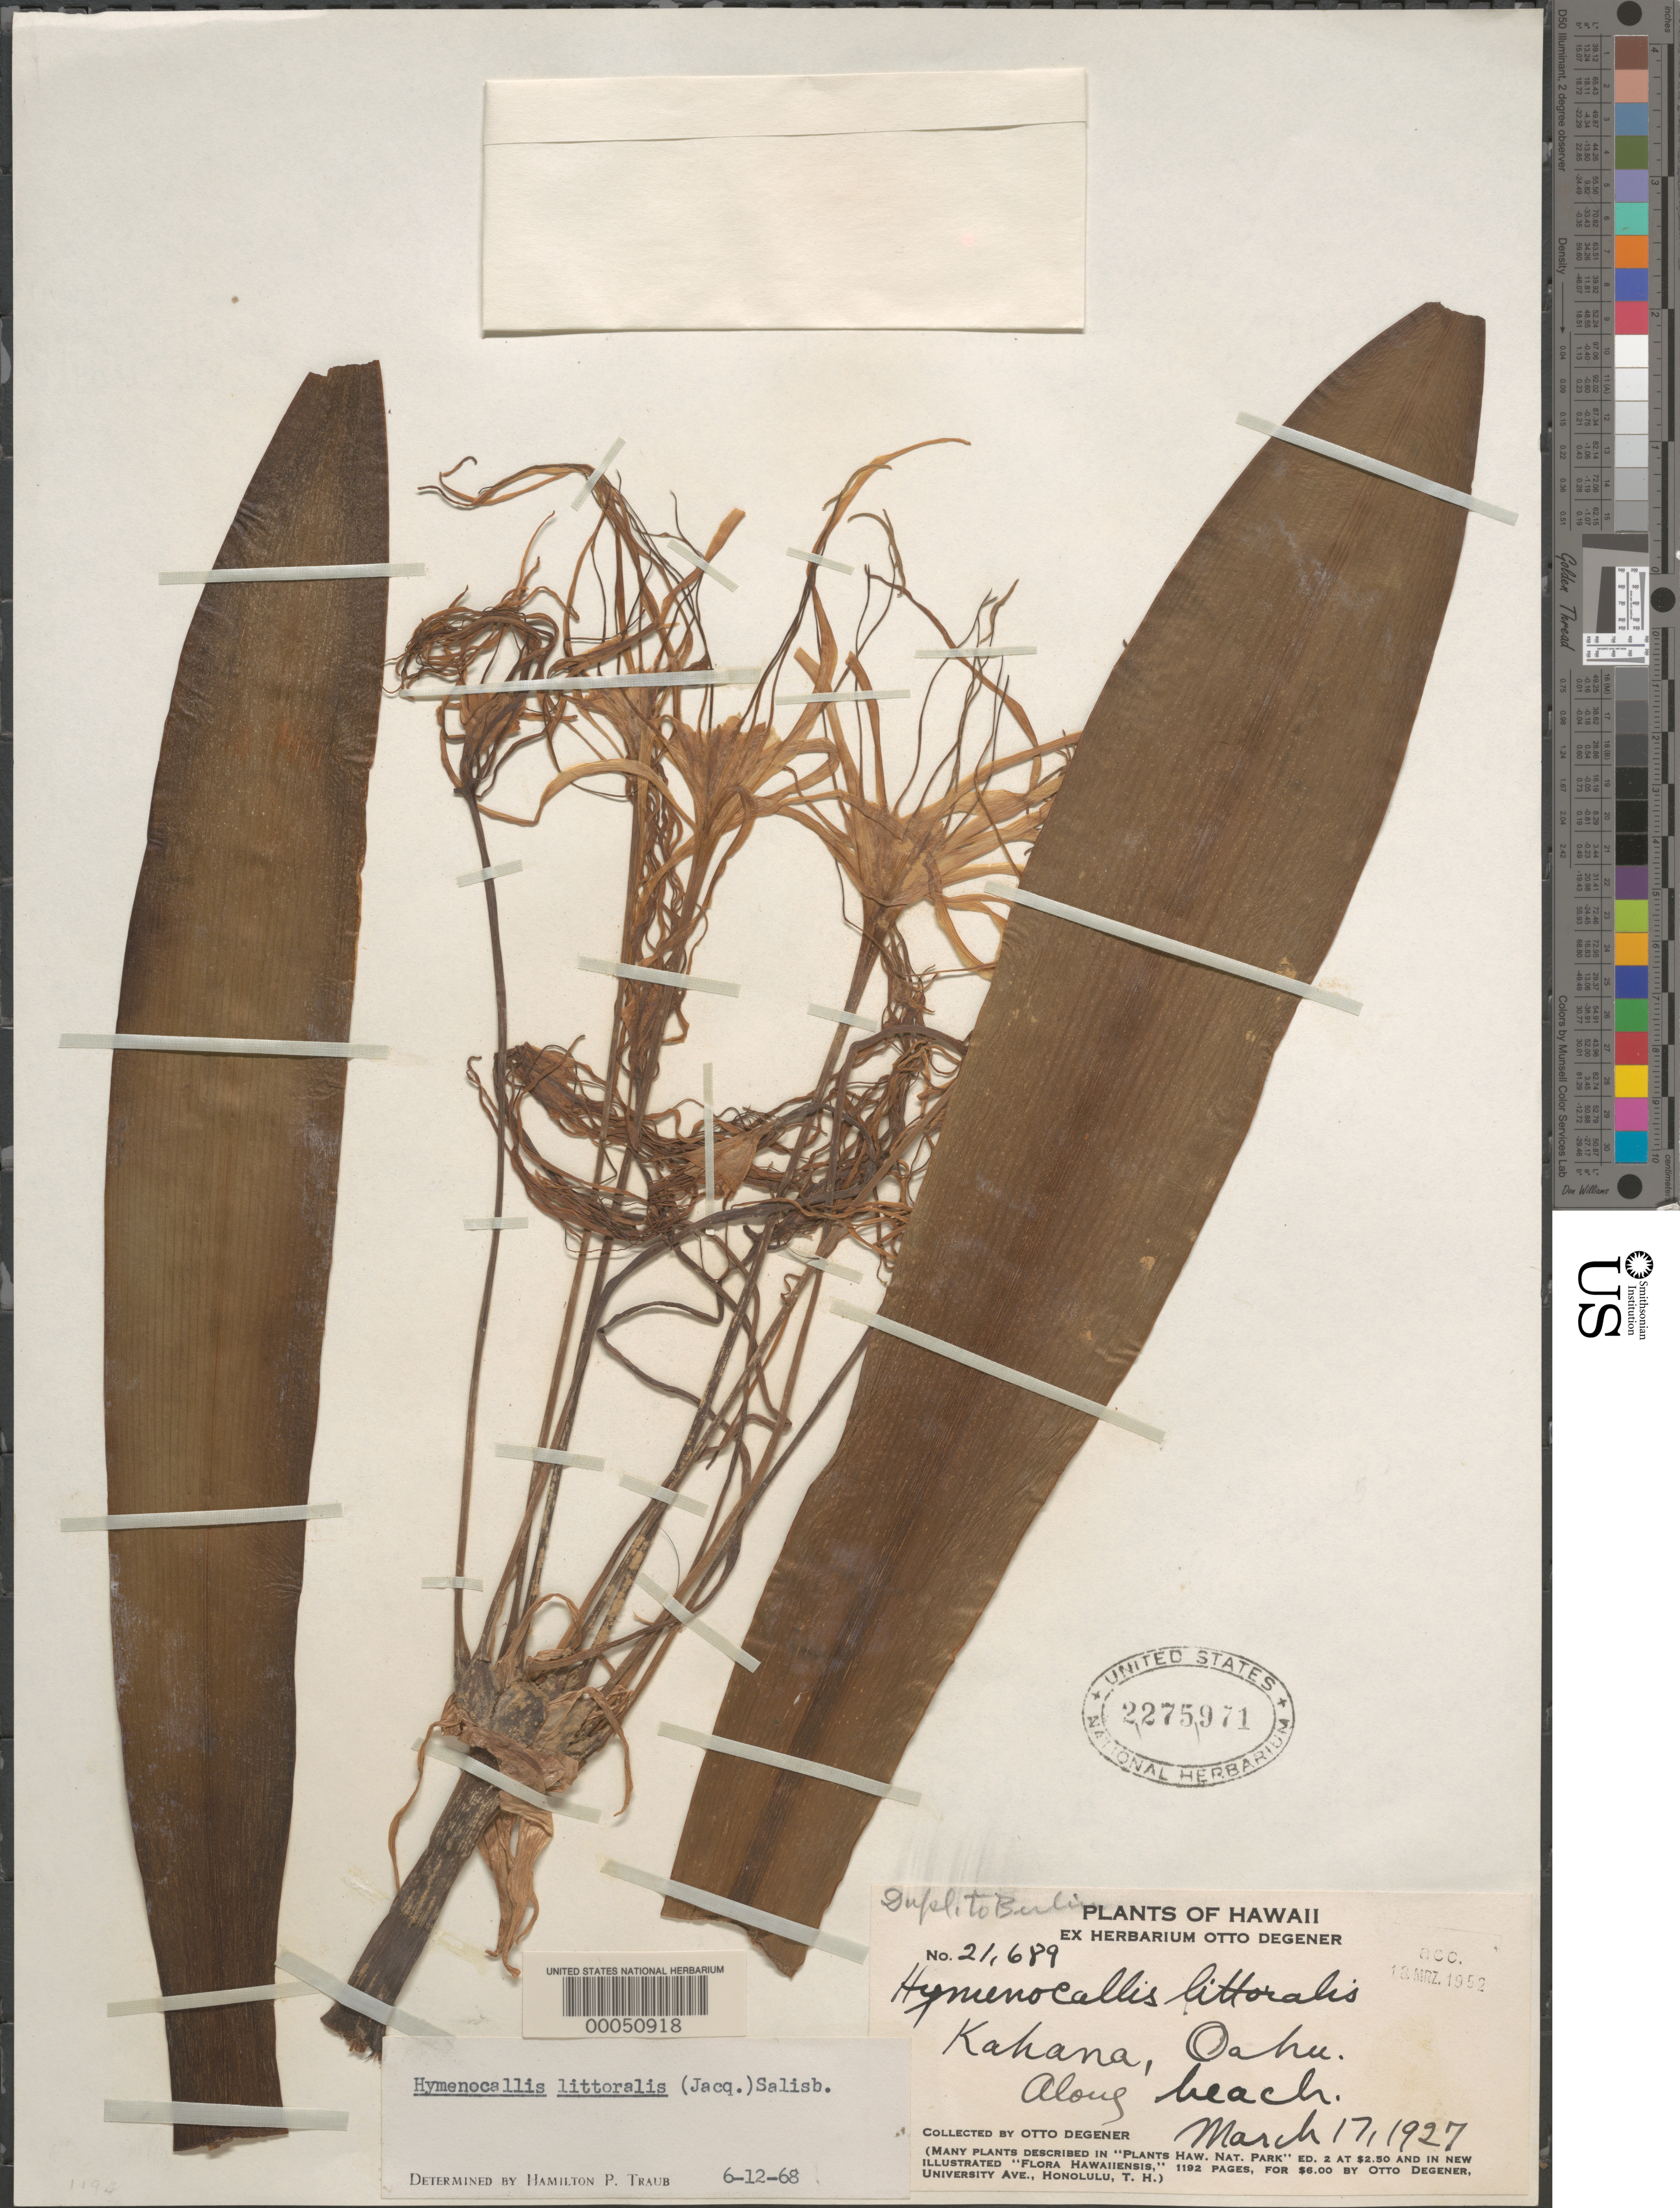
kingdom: Plantae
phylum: Tracheophyta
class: Liliopsida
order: Asparagales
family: Amaryllidaceae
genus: Hymenocallis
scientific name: Hymenocallis littoralis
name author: (Jacq.) Salisb.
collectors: O. Degener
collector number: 21689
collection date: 1927-03-17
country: United States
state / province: Hawaii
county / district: Honolulu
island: Oahu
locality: Kahana, Oahu. Along beach.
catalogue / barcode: US 2275971